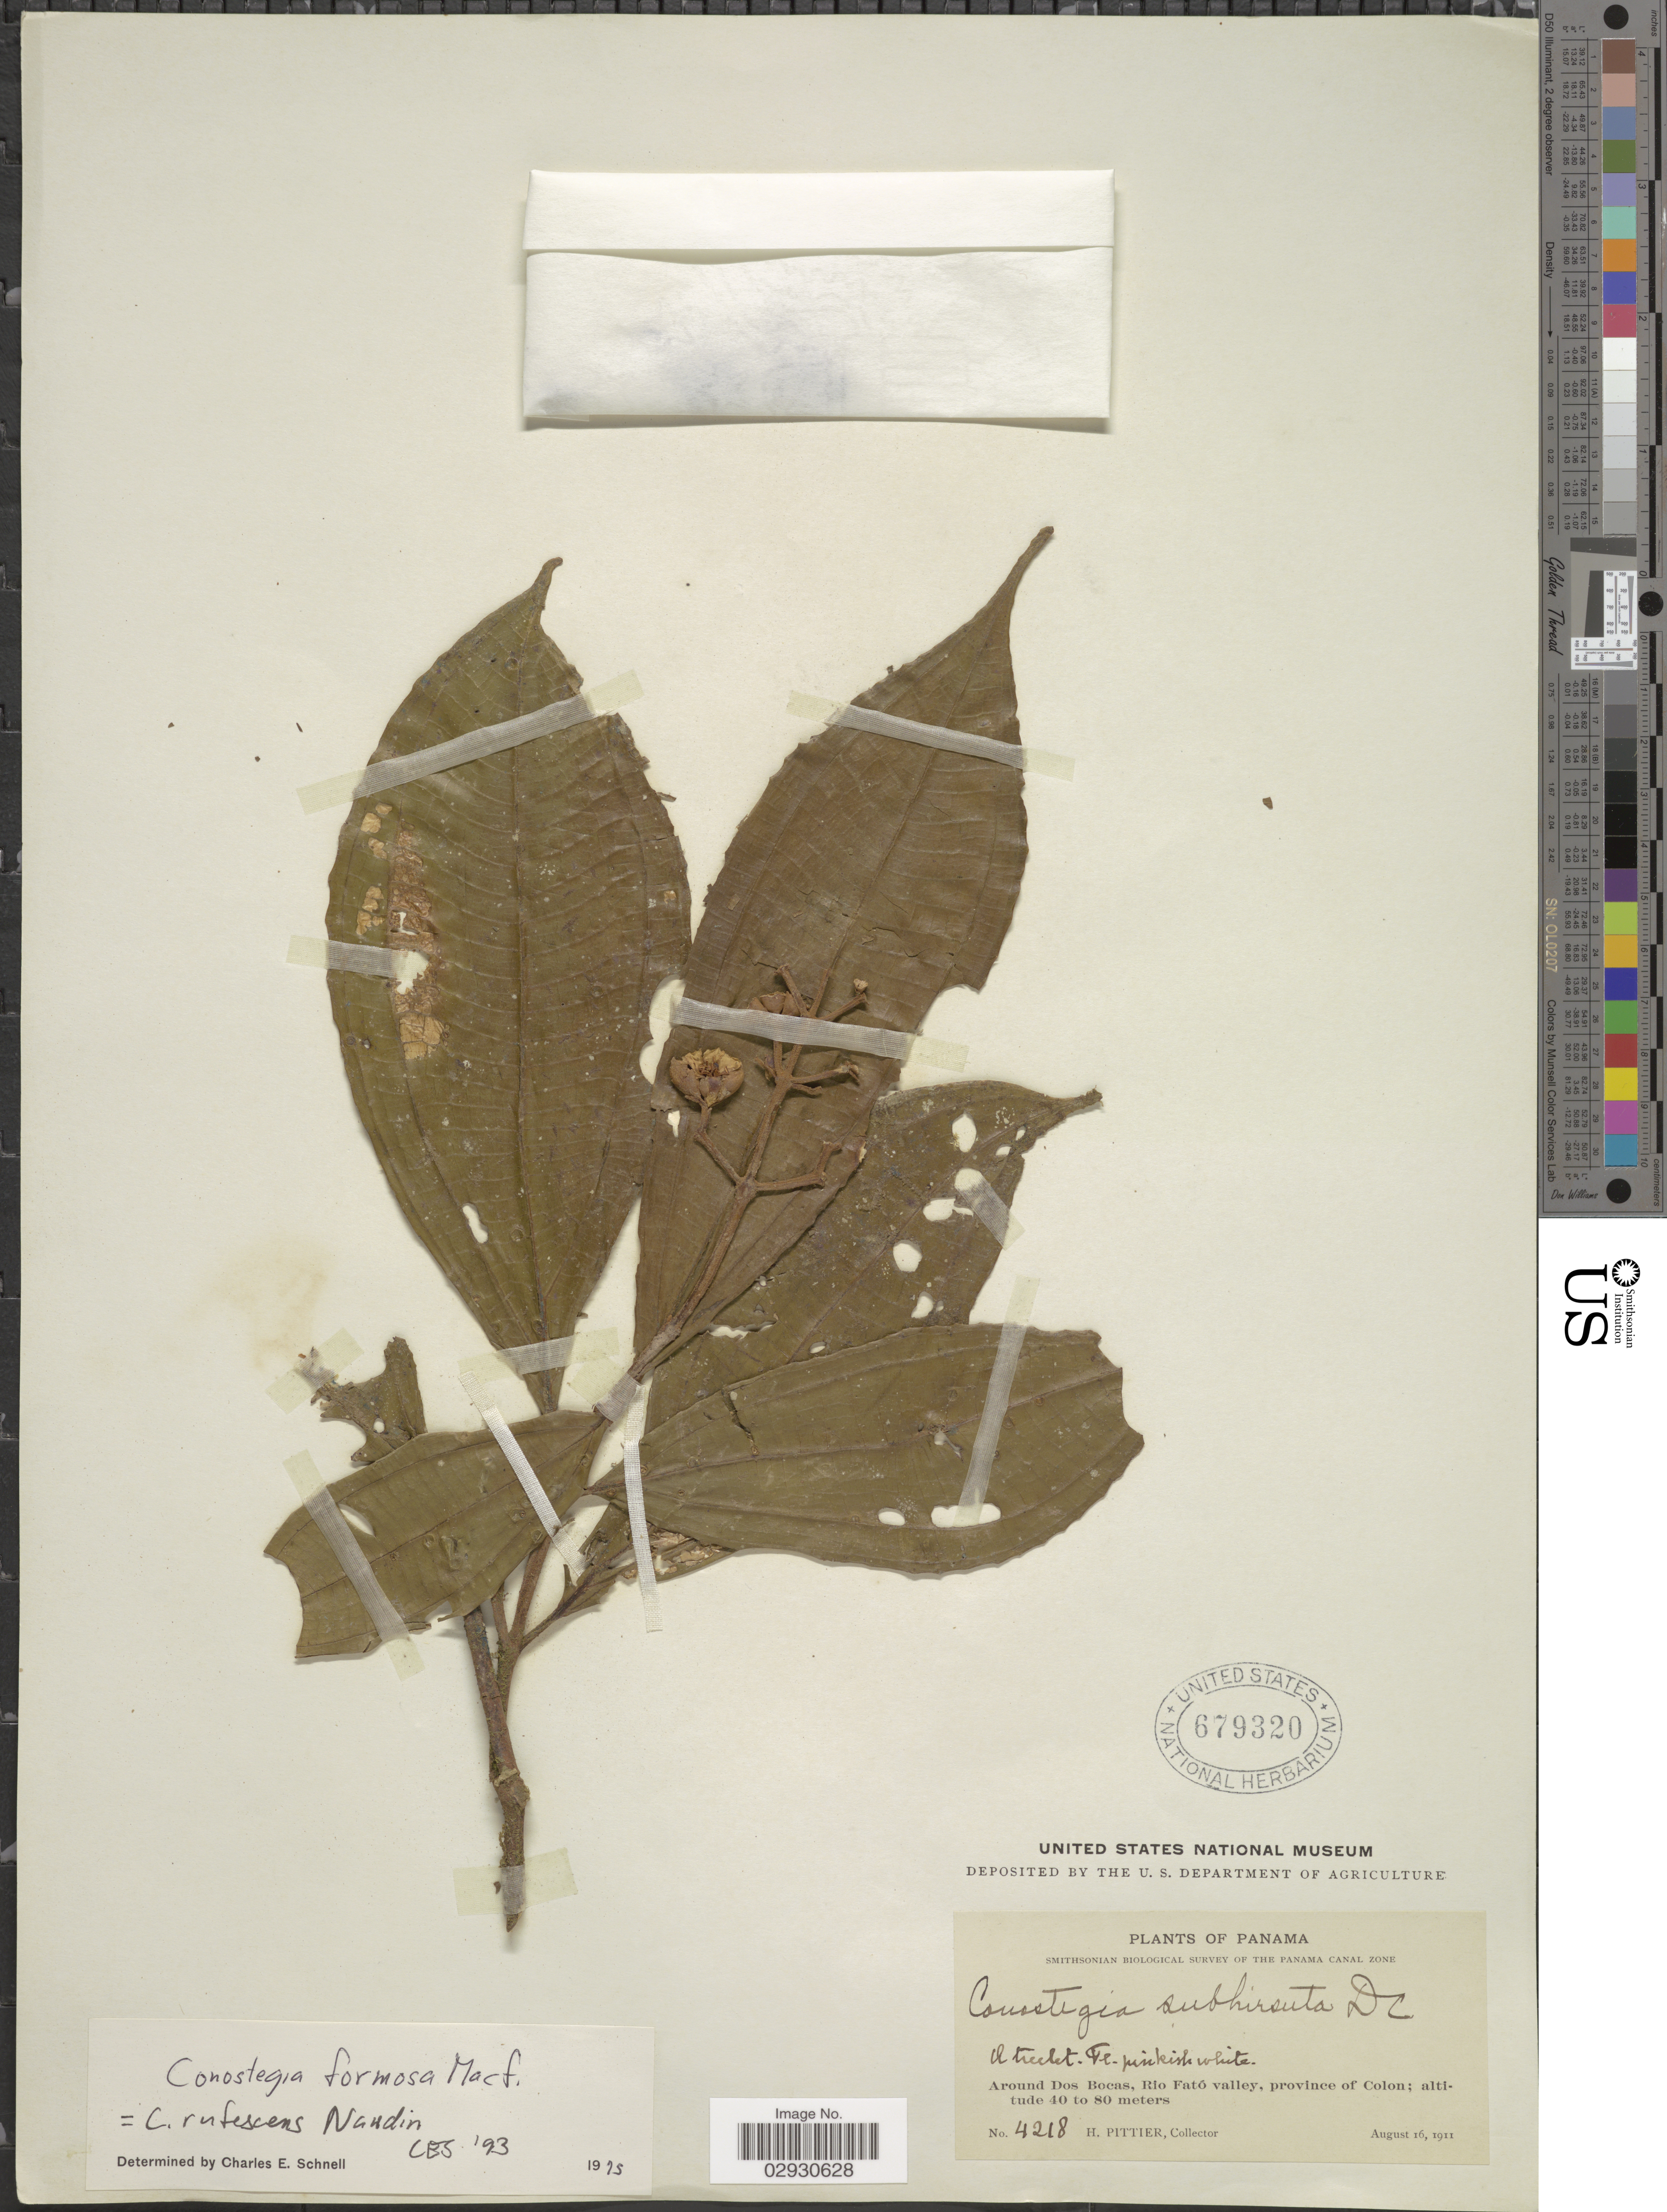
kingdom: Plantae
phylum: Tracheophyta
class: Magnoliopsida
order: Myrtales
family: Melastomataceae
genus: Conostegia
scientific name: Conostegia rufescens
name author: Naudin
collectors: H. F. Pittier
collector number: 4218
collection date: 1911-08-16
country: Panama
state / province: Colón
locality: Around Dos Bocas, Rio Fató valley.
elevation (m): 40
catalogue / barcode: US 679320